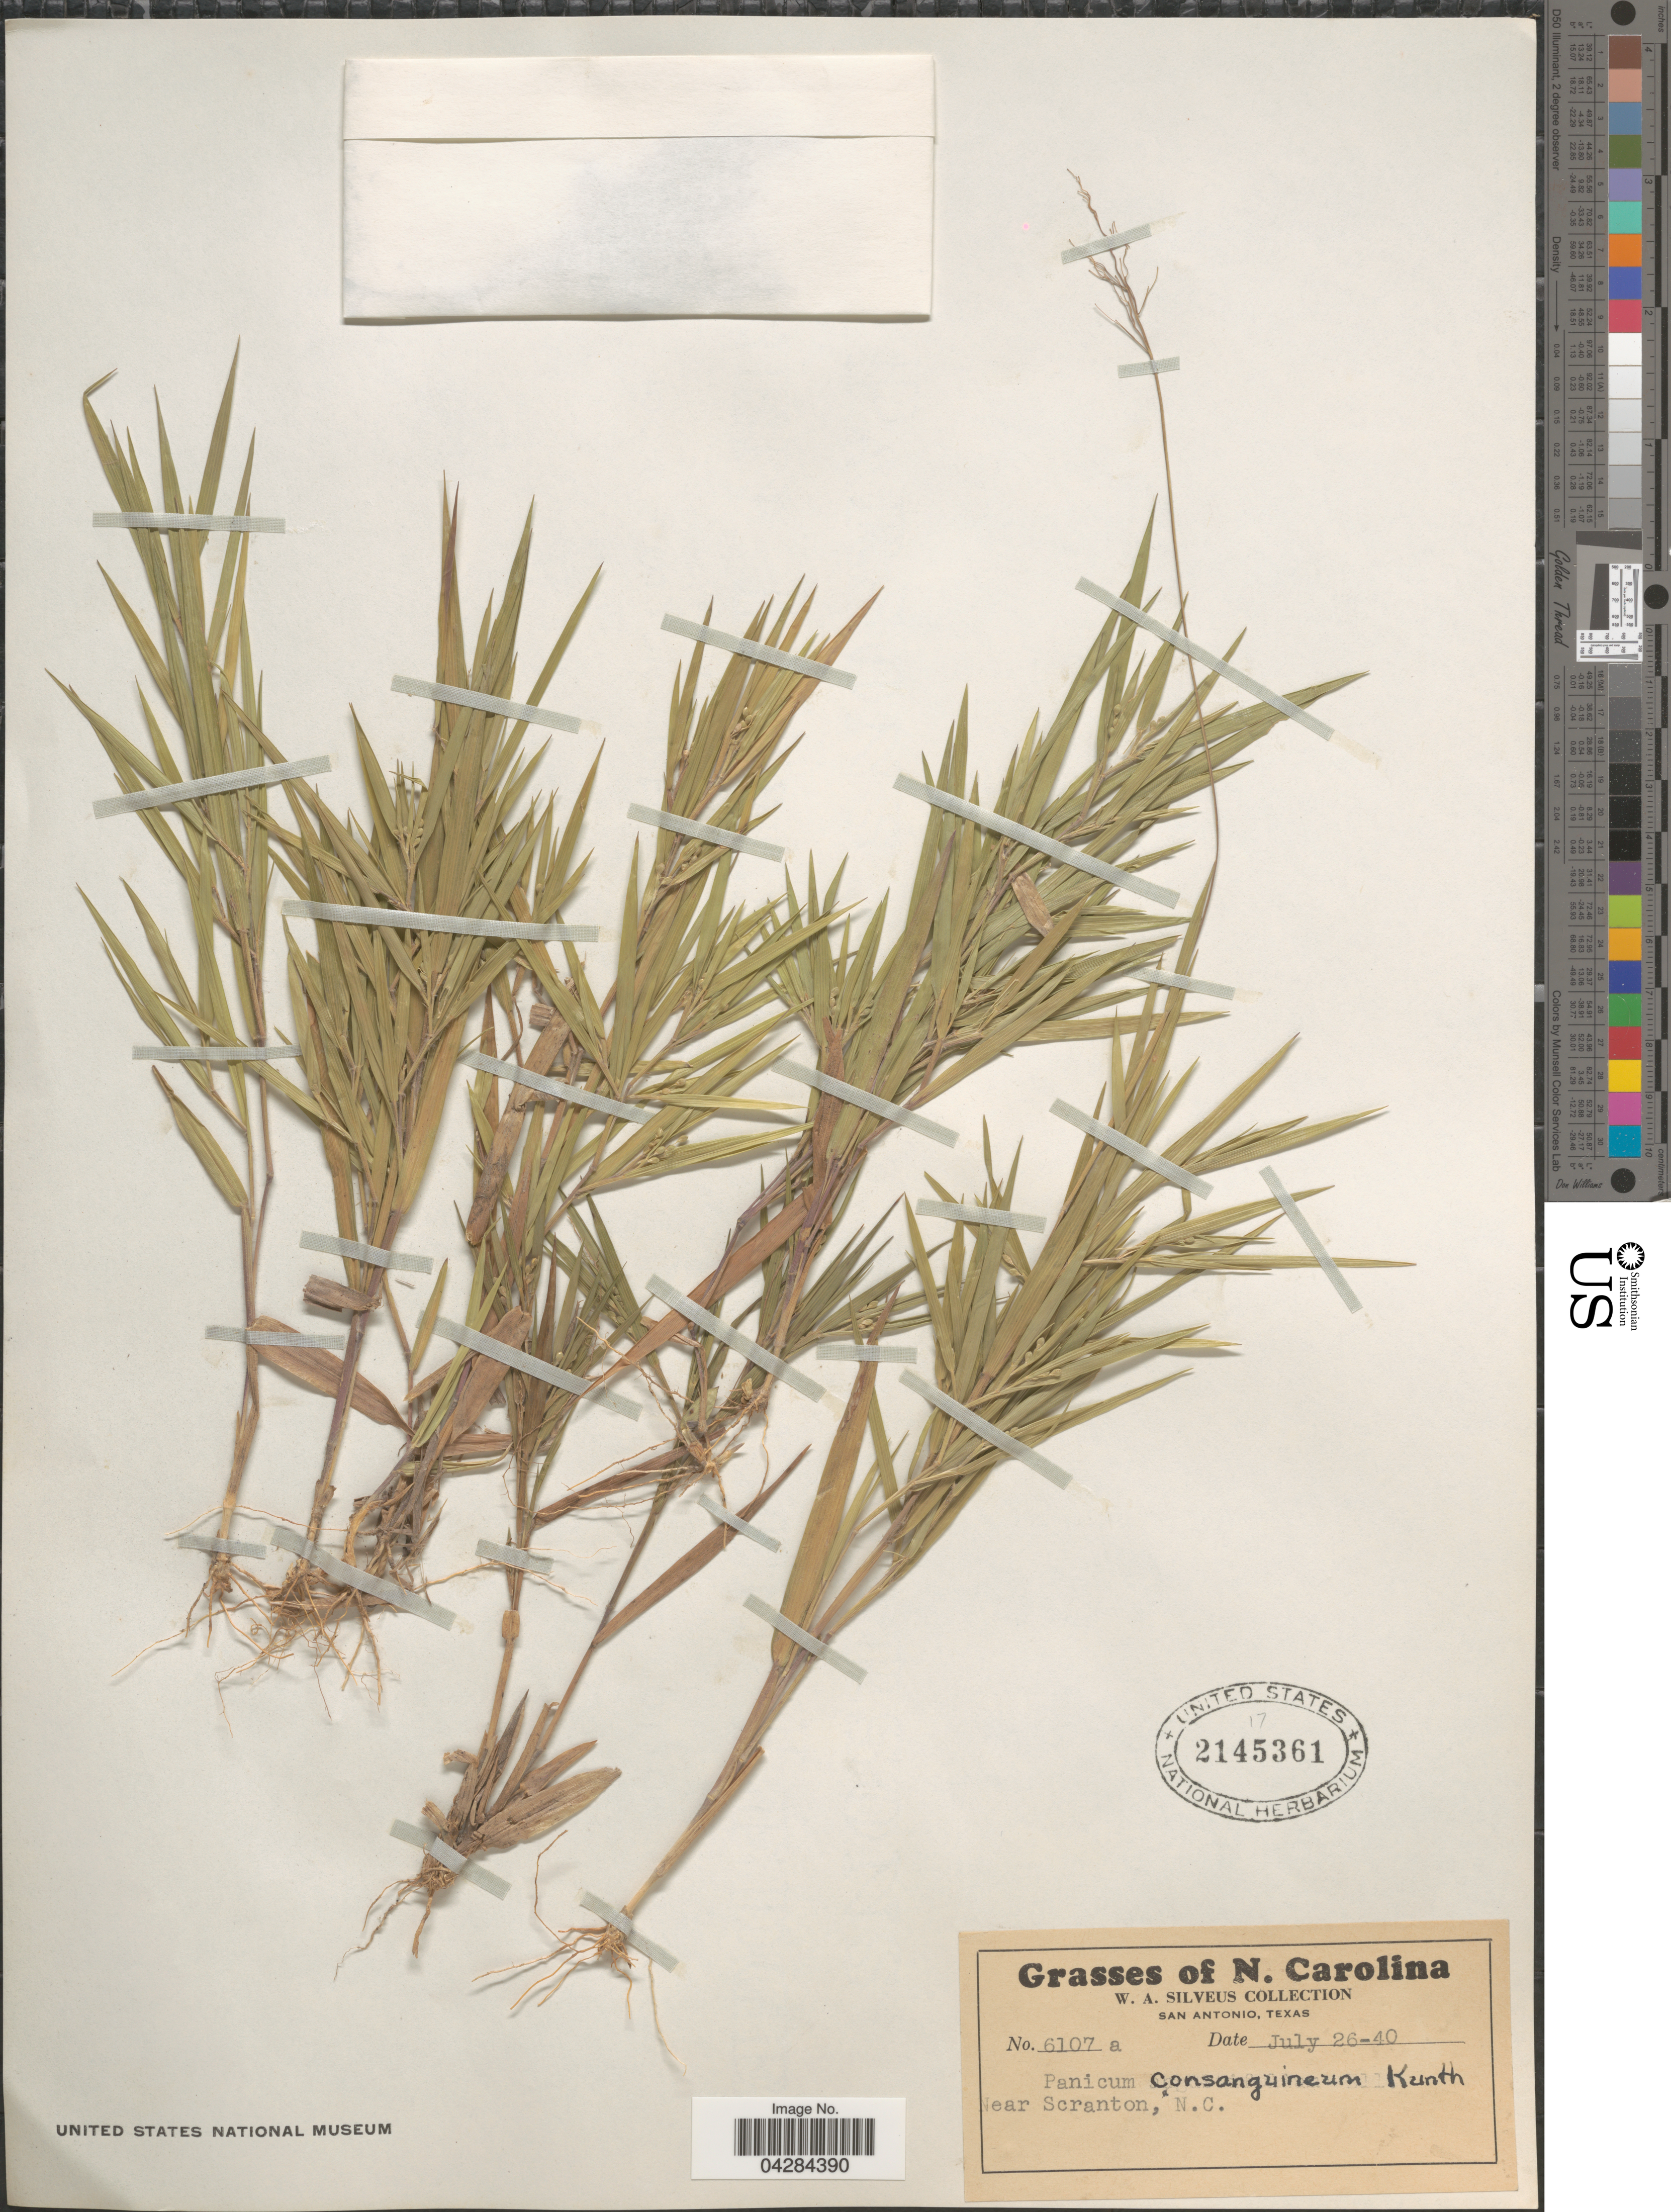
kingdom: Plantae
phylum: Tracheophyta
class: Liliopsida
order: Poales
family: Poaceae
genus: Dichanthelium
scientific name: Dichanthelium ovale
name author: (Elliott) Gould & C.A. Clark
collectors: W. Silveus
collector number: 6107a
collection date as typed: Transcribed d/m/y: 26/7/40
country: United States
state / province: North Carolina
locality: Near Scranton.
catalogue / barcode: US 2145361